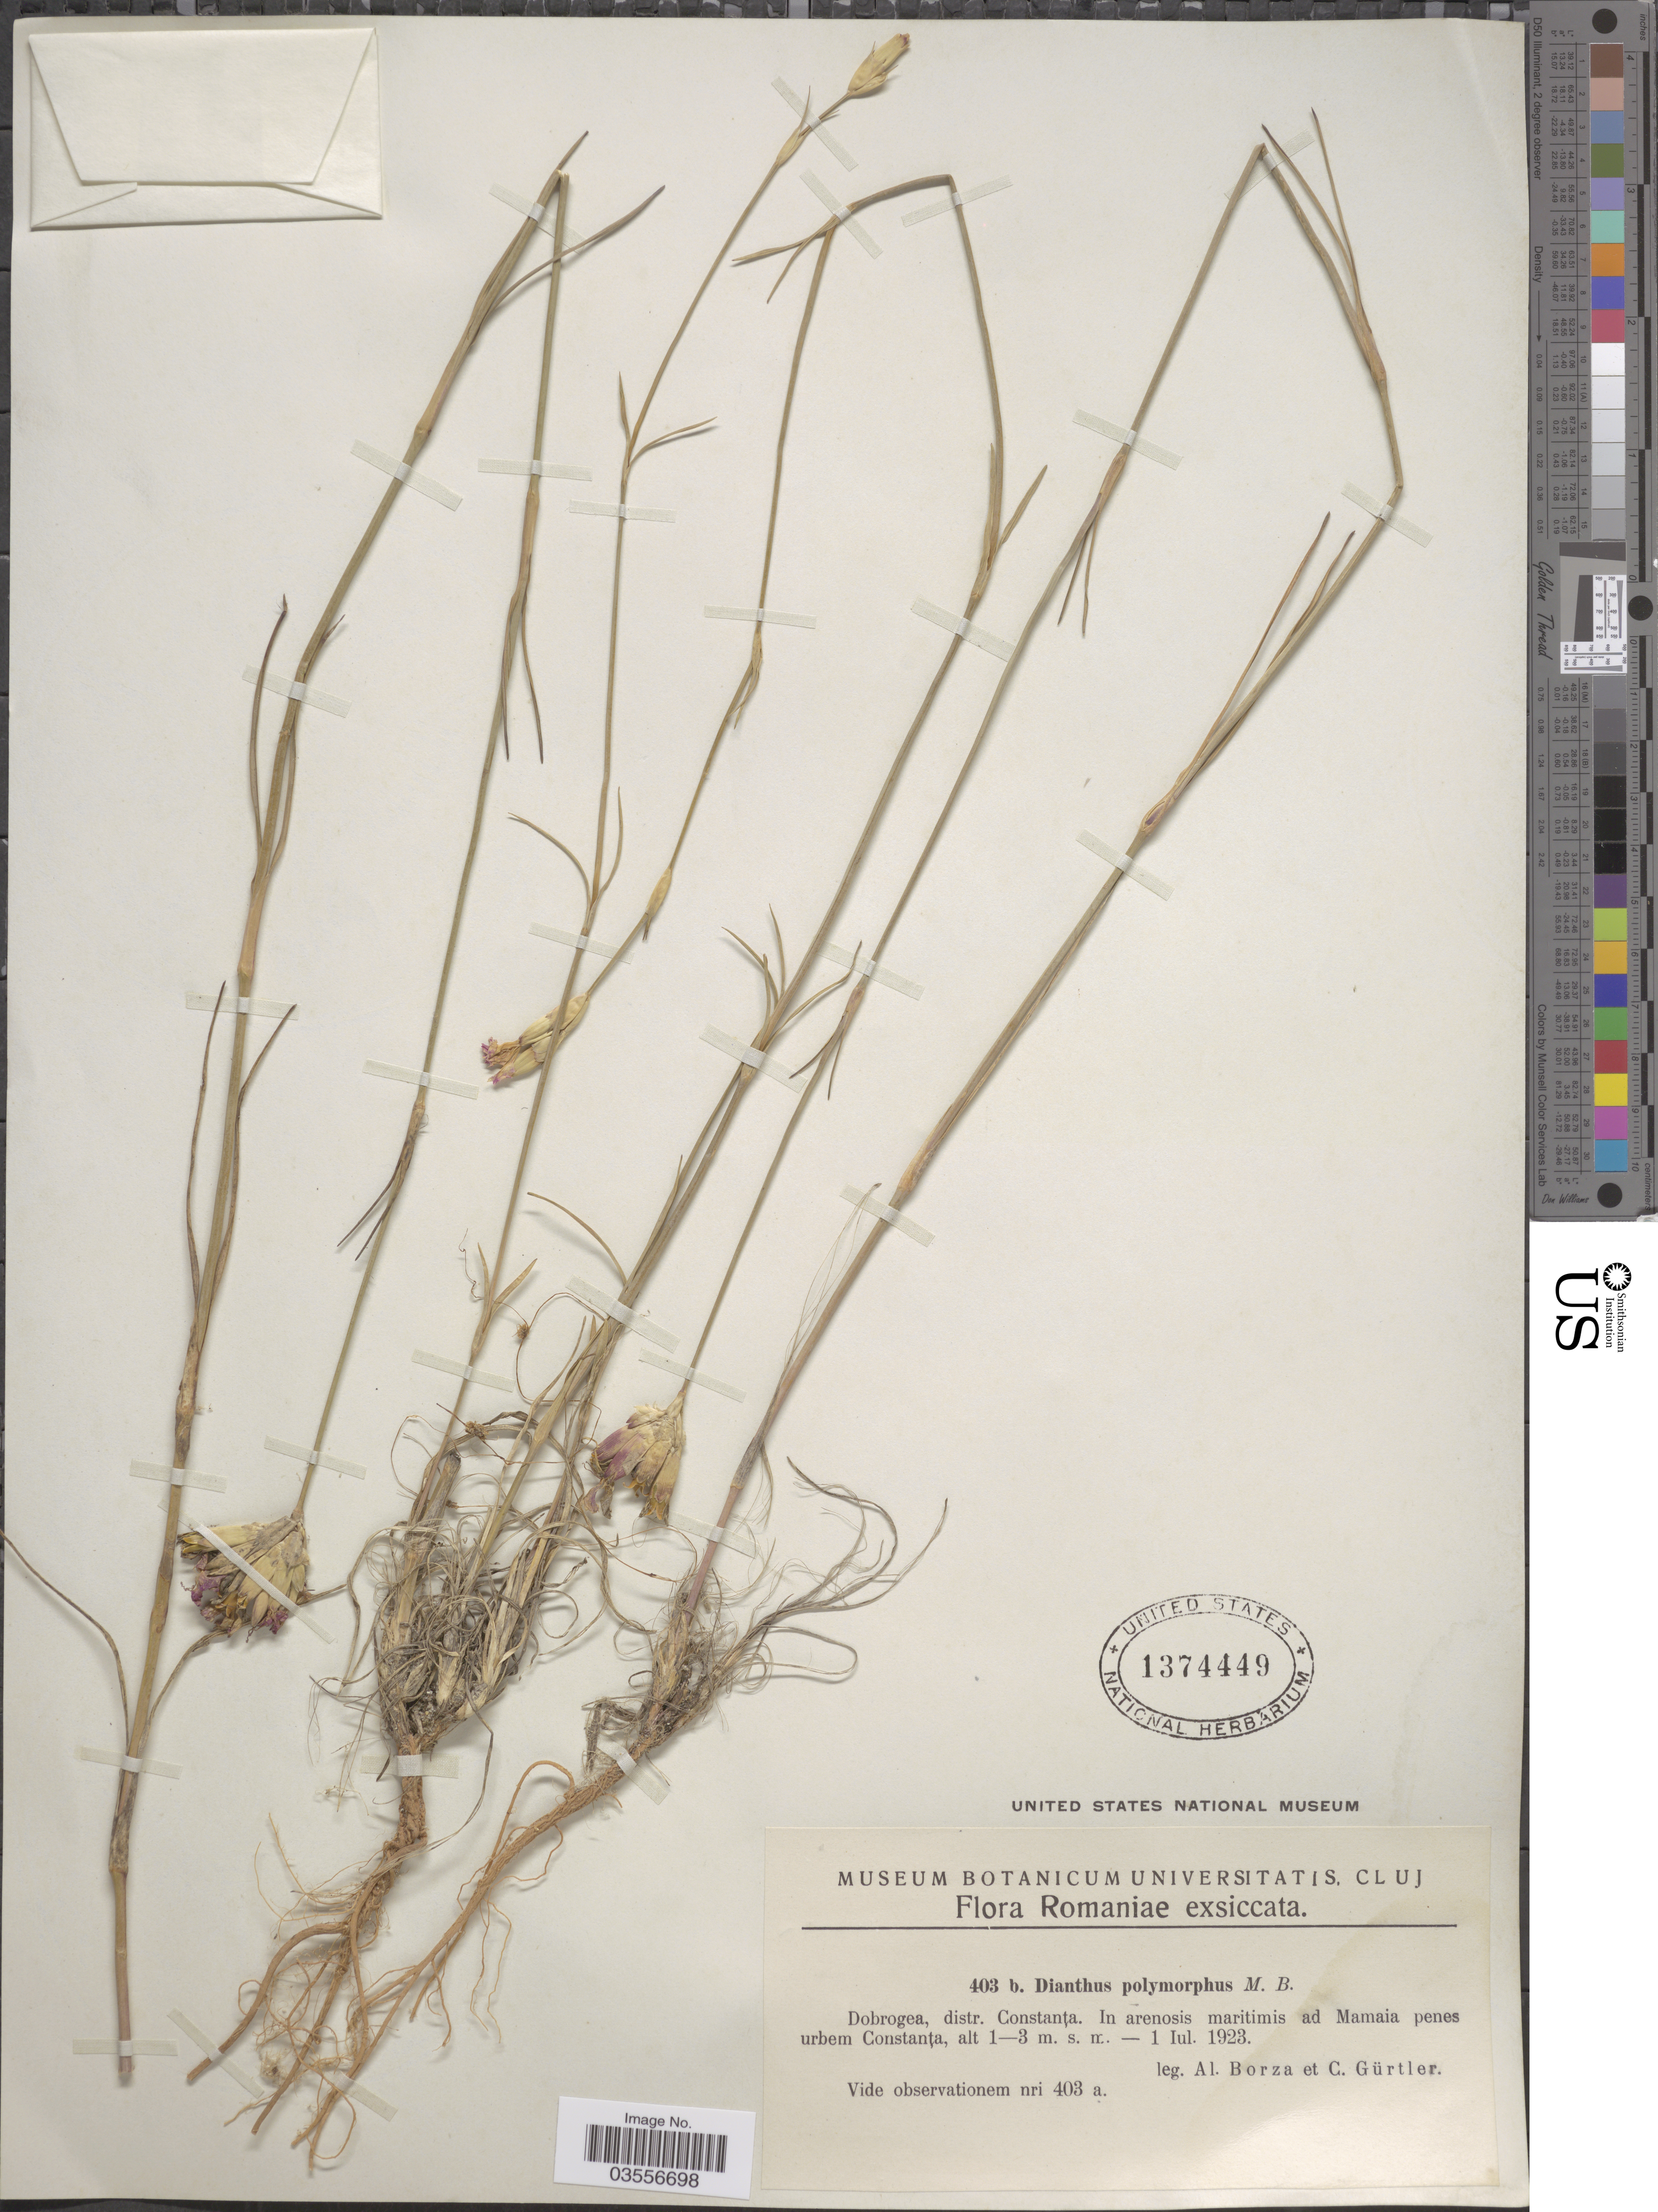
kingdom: Plantae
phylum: Tracheophyta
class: Magnoliopsida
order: Caryophyllales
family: Caryophyllaceae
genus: Dianthus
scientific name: Dianthus polymorphus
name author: M. Bieb.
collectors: A. Borza & C. Gürtler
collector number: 403b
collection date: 1923-07-01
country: Romania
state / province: Constanta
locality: Dobrogea, distr. Constanţa. In arenosis maritimis ad Mamaia penes urbem Constanţa.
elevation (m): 1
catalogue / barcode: US 1374449